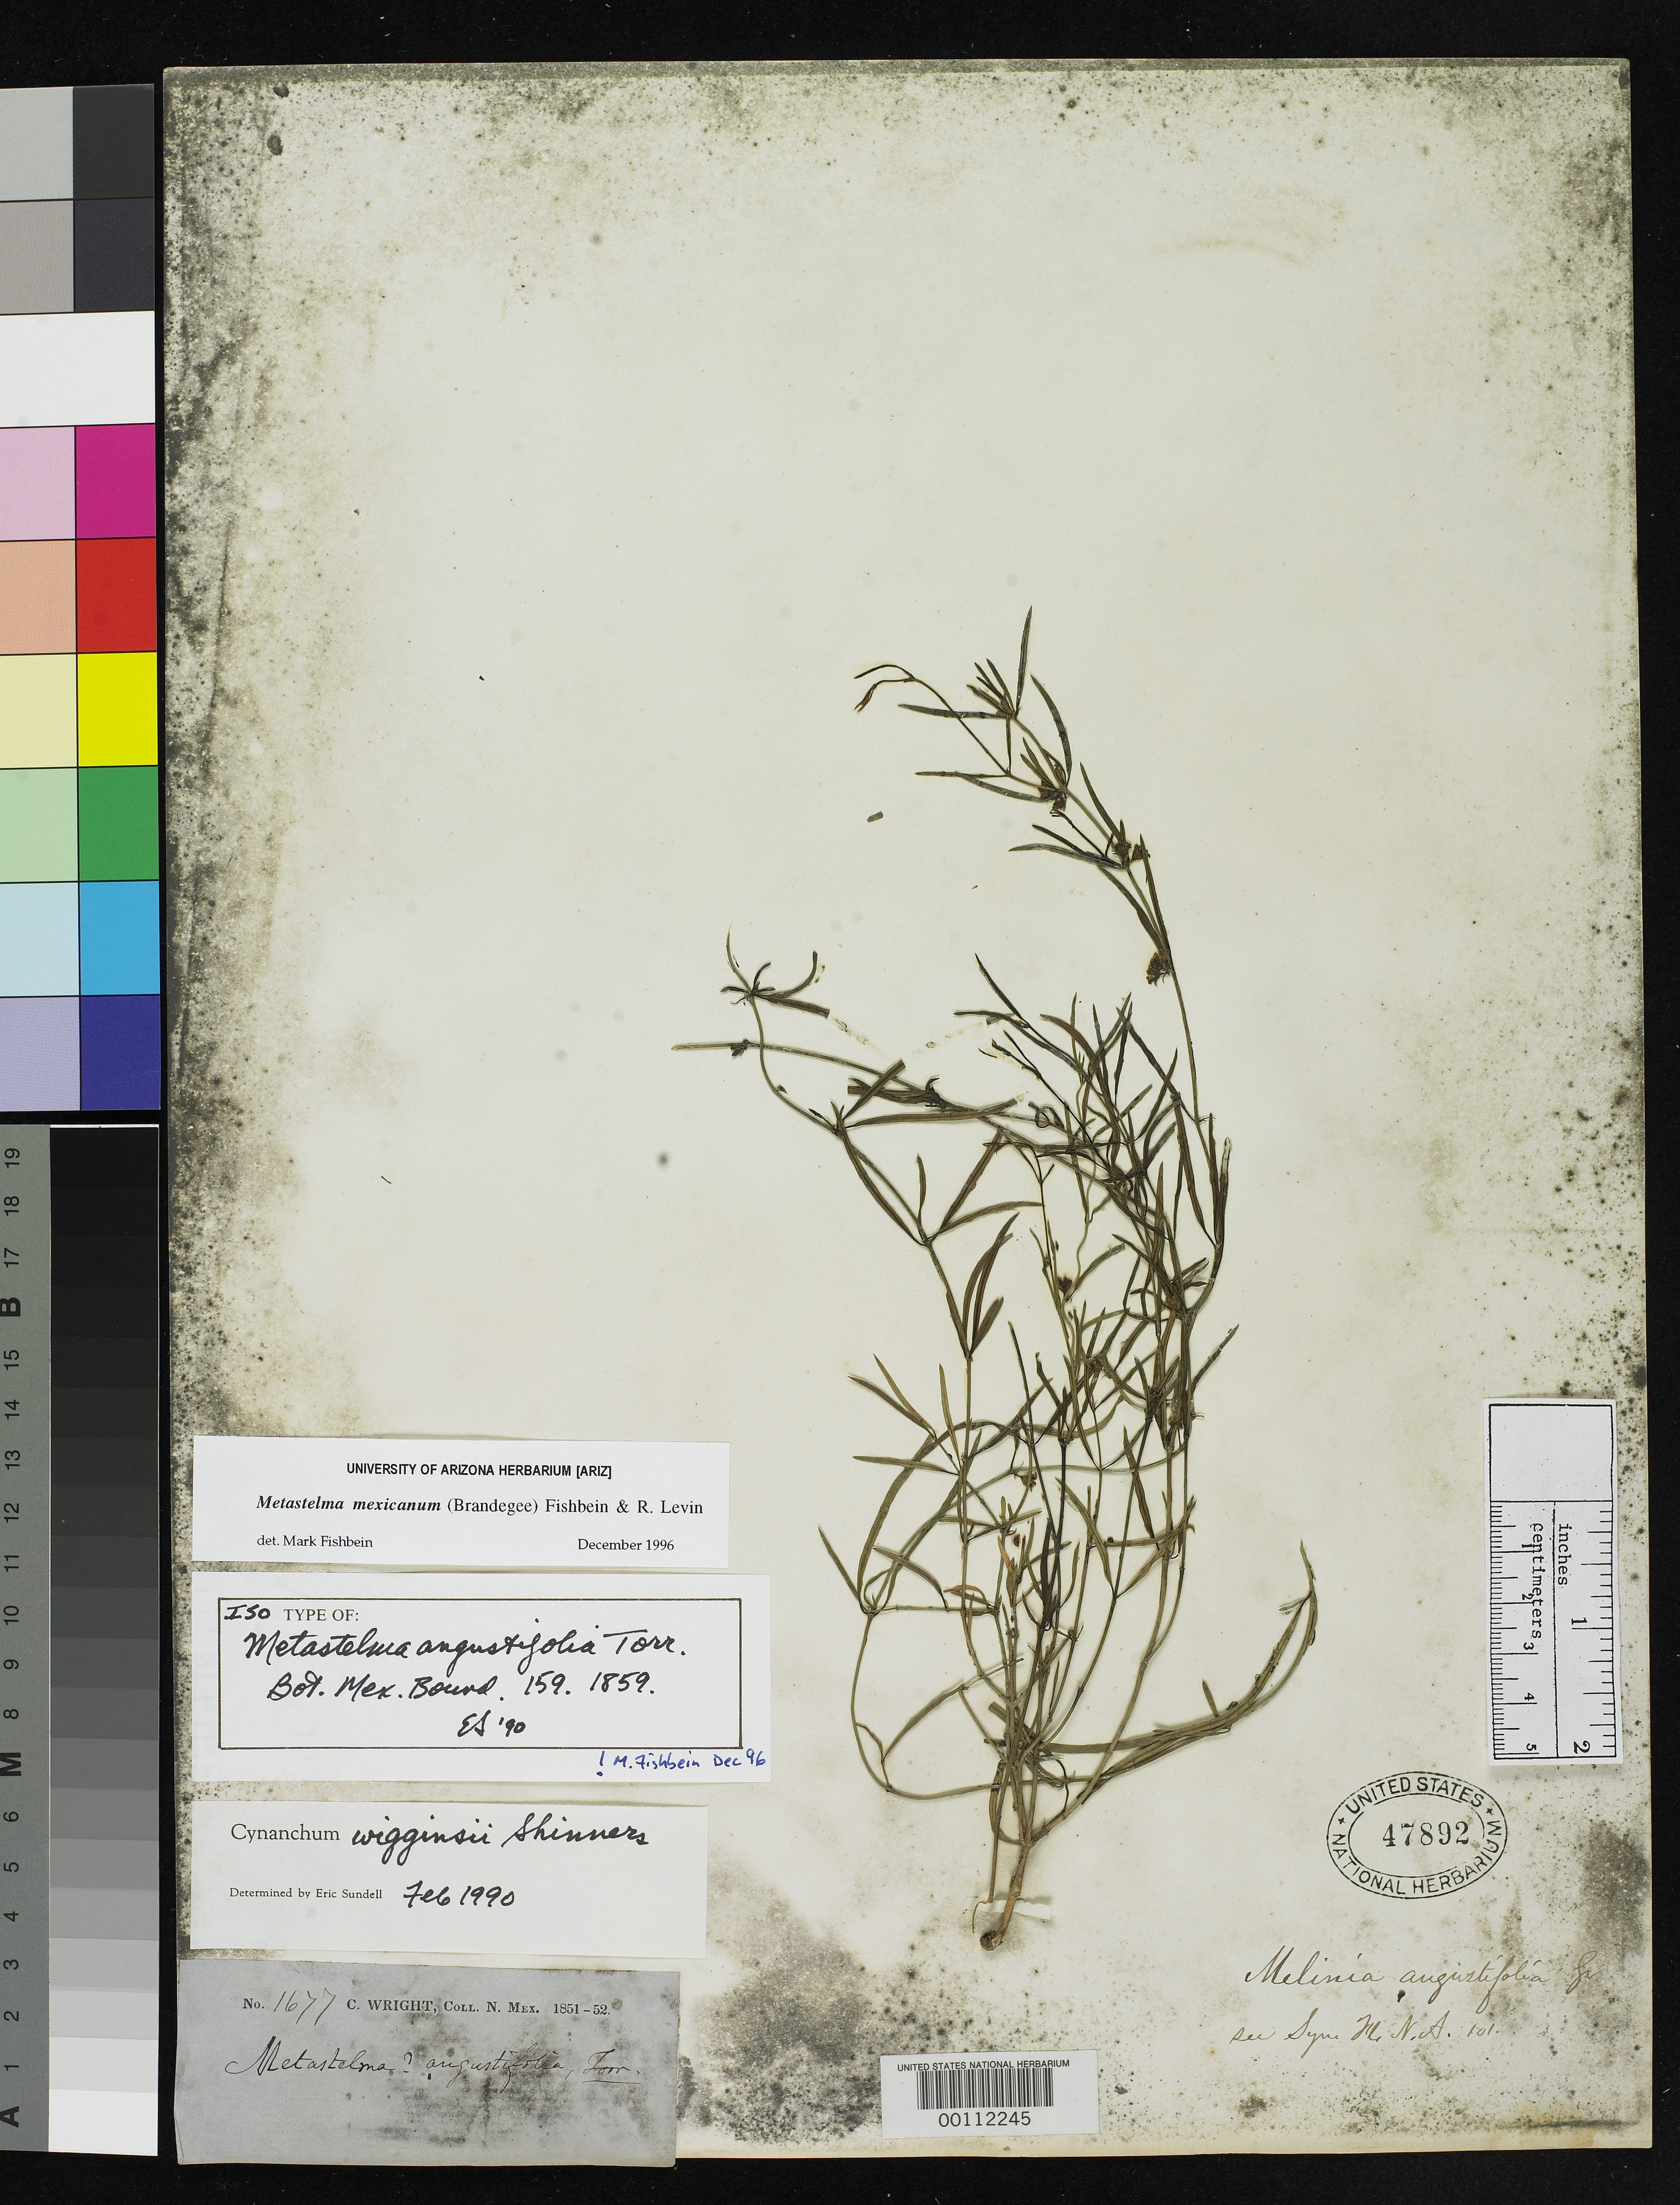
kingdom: Plantae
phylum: Tracheophyta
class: Magnoliopsida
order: Gentianales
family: Apocynaceae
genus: Metastelma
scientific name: Metastelma angustifolia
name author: Torr. in Emory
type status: Isotype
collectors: C. Wright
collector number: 1677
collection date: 1851/1852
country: United States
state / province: New Mexico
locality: "N. Mex." [=northern Mexico or New Mexico? either way possibly referring to present-day Arizona or Texas]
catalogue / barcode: US 47892